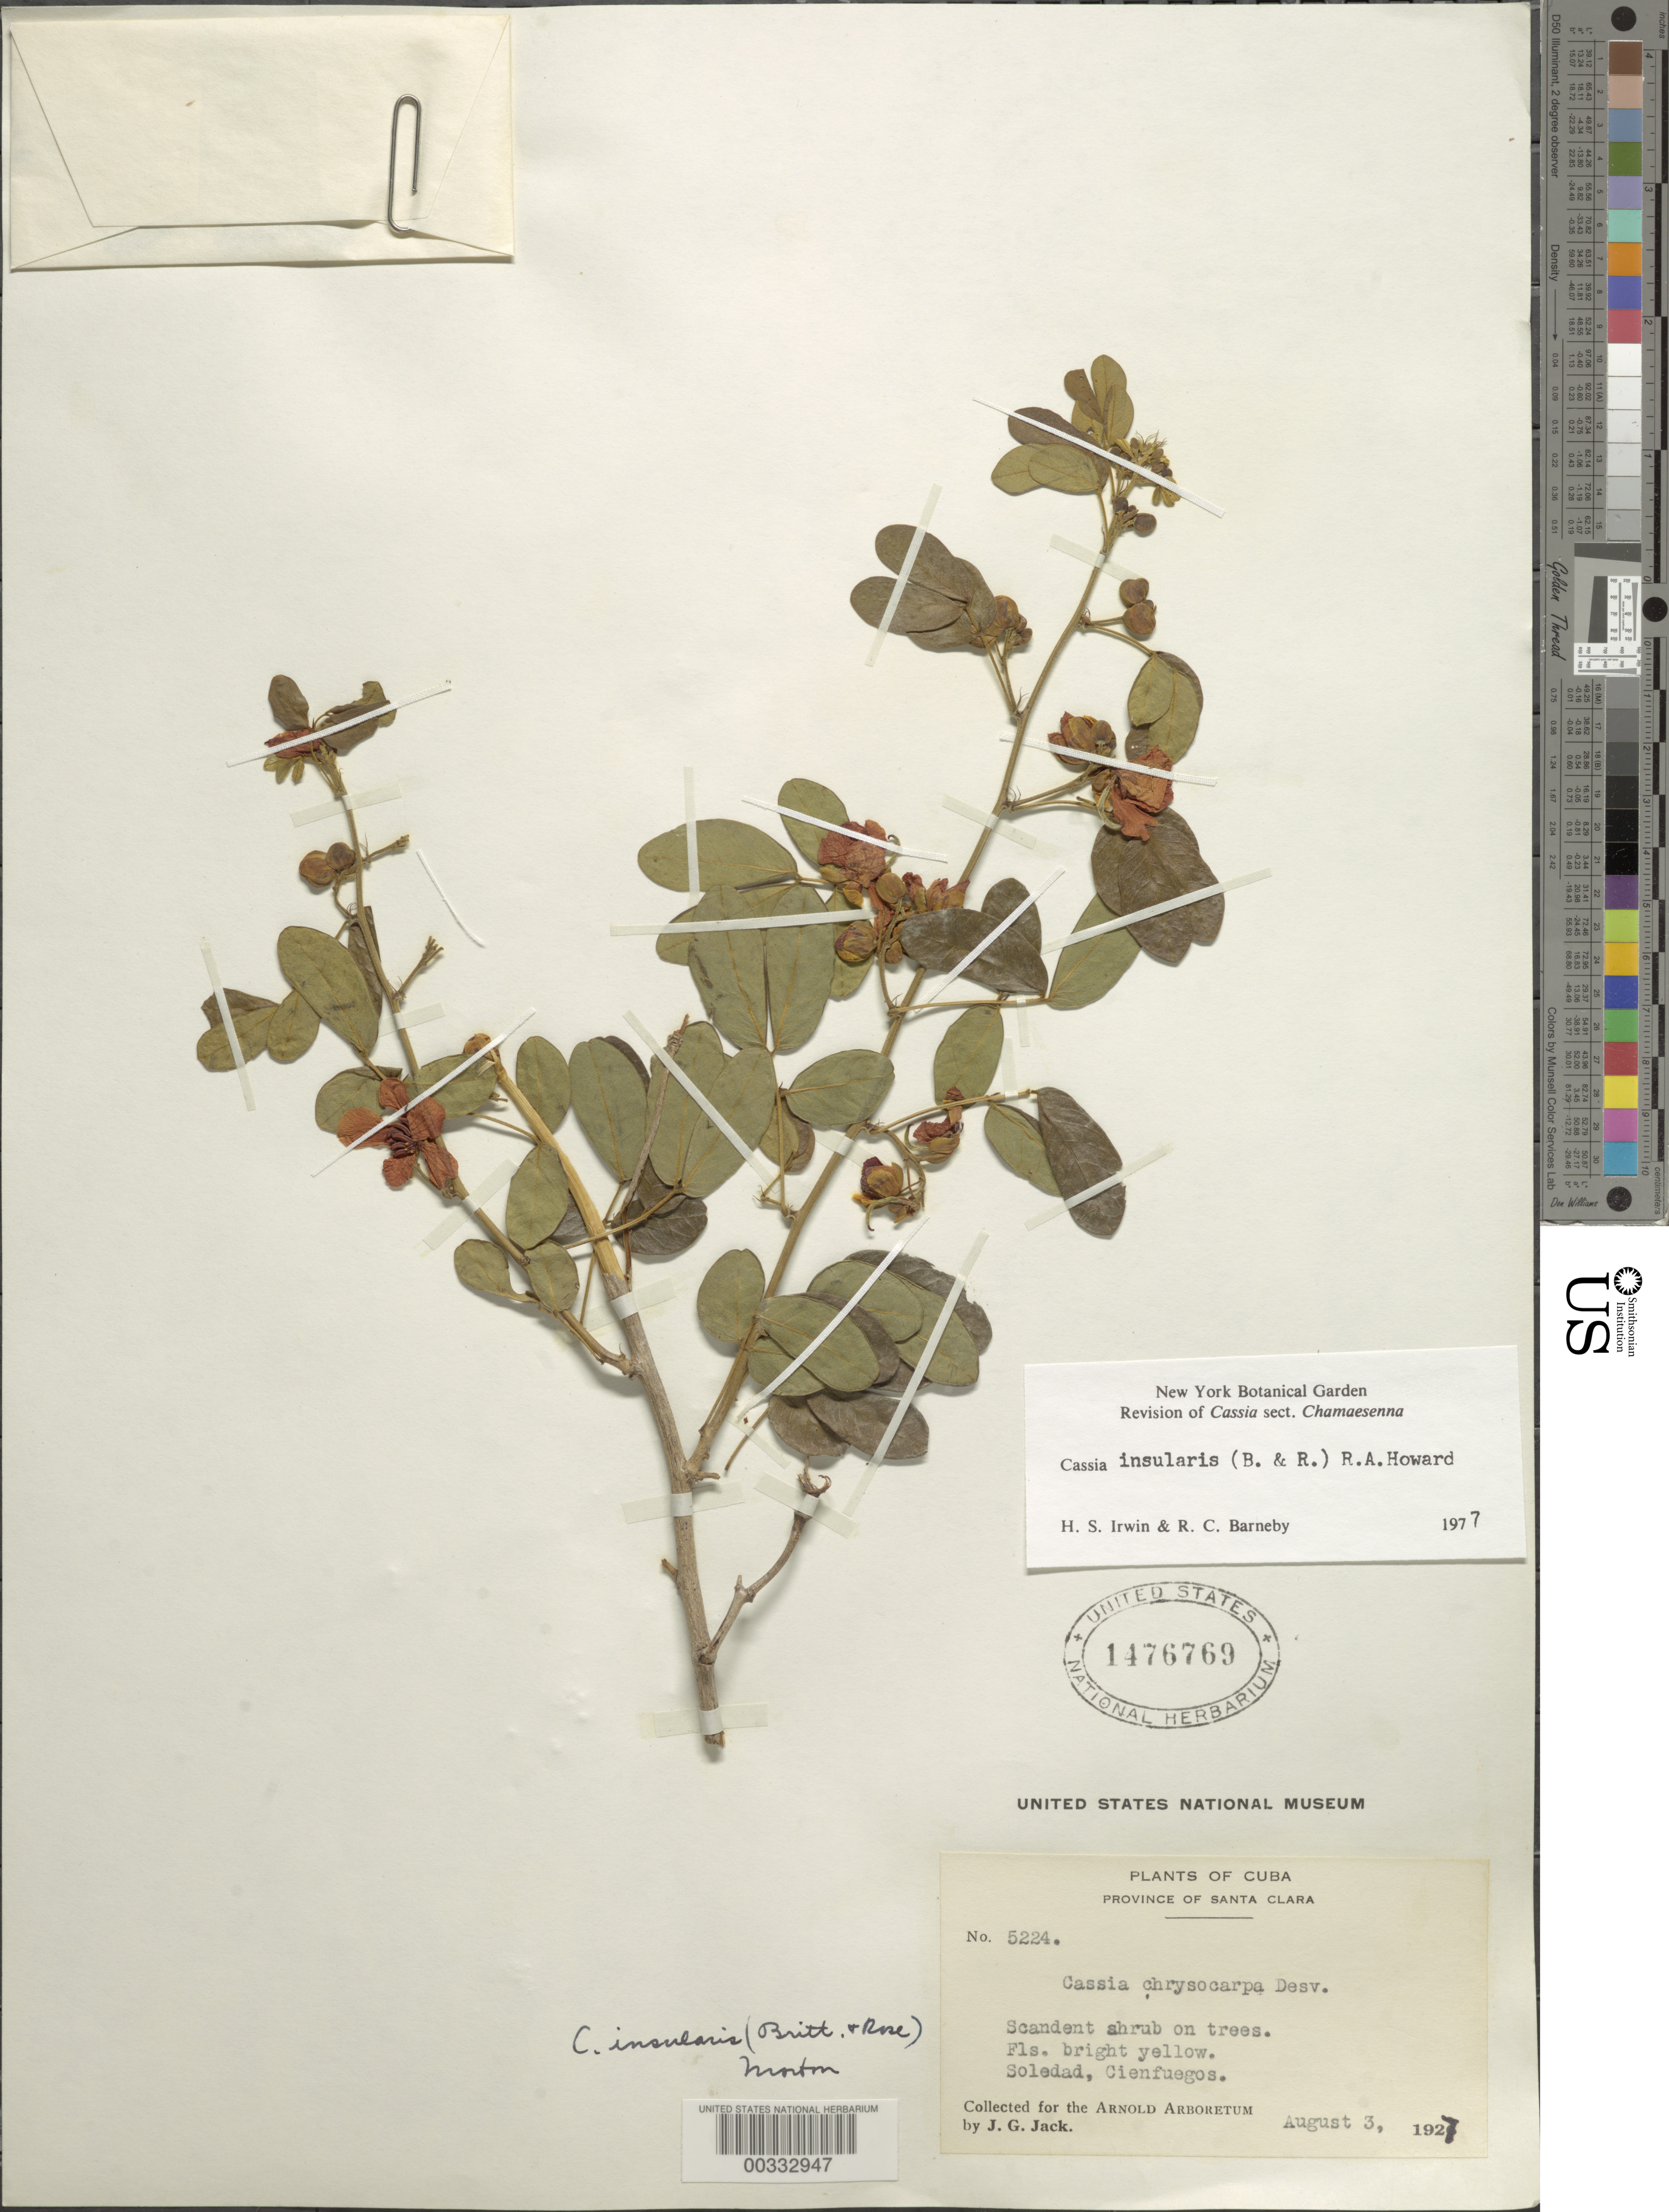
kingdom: Plantae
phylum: Tracheophyta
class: Magnoliopsida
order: Fabales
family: Fabaceae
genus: Senna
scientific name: Senna insularis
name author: (Britton & Rose) H.S. Irwin & Barneby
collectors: J. G. Jack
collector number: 5224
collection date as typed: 03 Aug 1927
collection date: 1927-08-03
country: Cuba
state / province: Las Villas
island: Greater Antilles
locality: Soledad, cienfuegos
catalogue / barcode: US 1476769